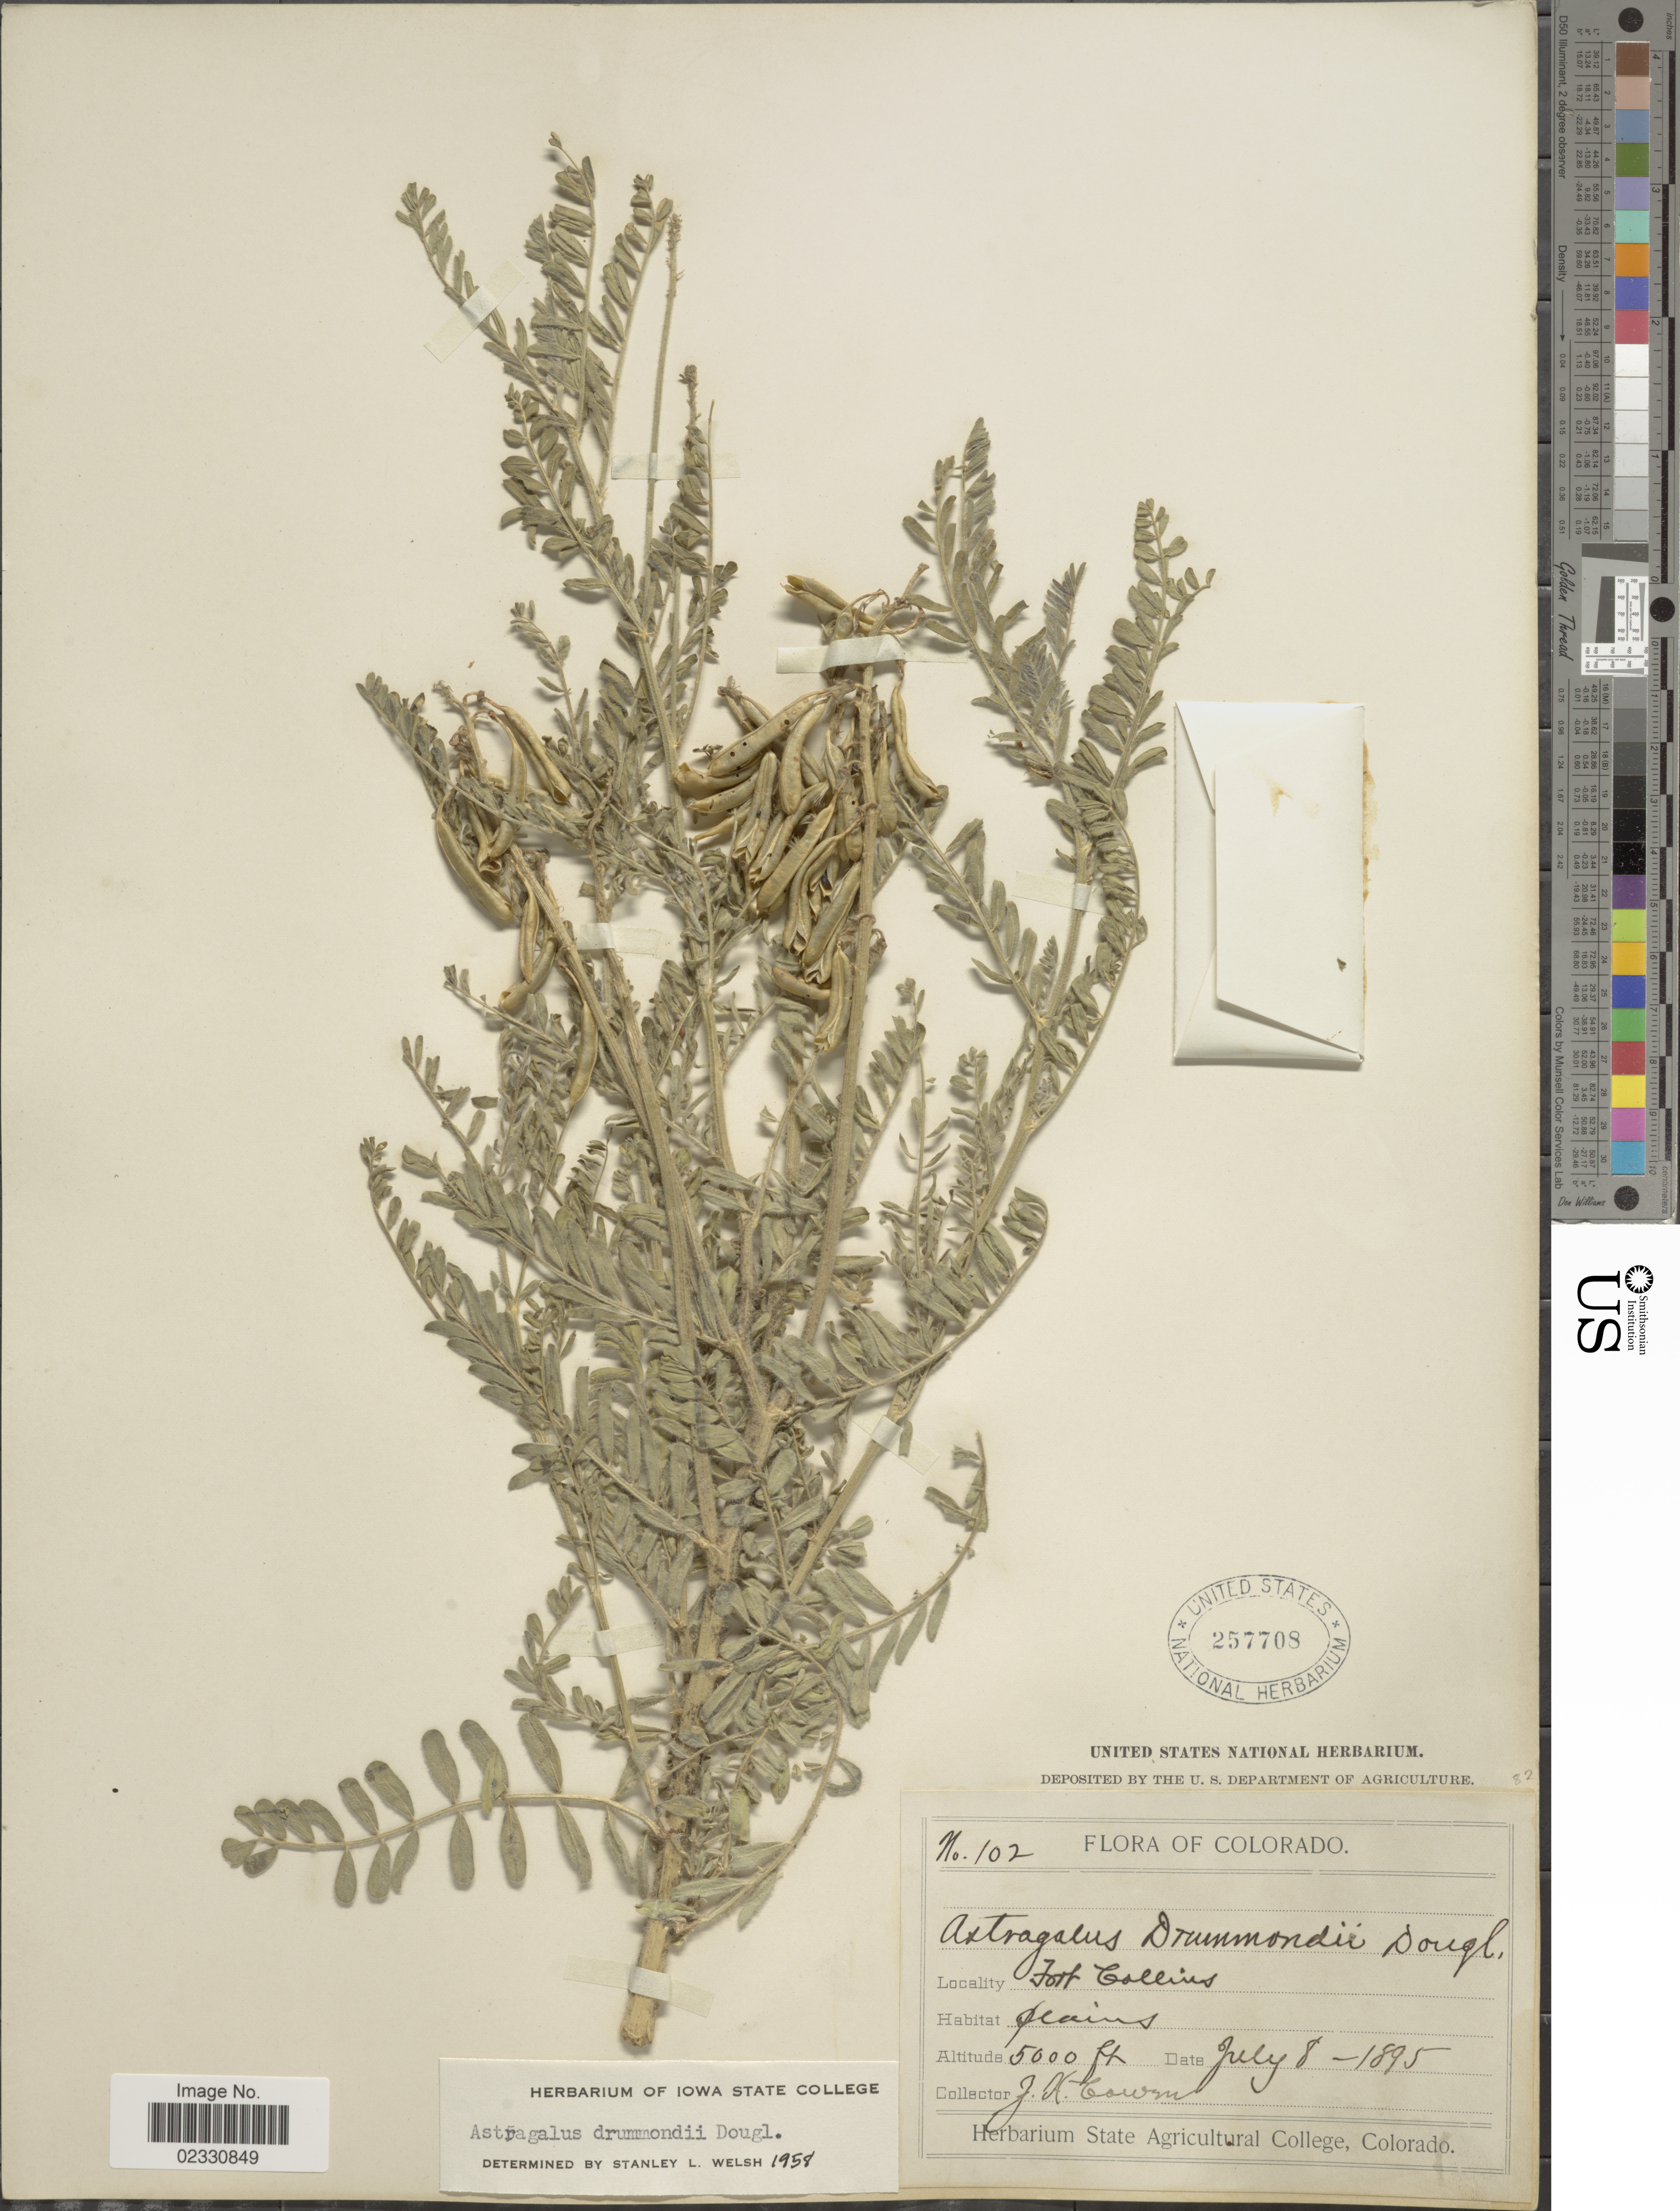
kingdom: Plantae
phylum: Tracheophyta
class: Magnoliopsida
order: Fabales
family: Fabaceae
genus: Astragalus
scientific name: Astragalus drummondii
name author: Hook.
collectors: J. H. Cowen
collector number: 102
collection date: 1895-07-08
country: United States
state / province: Colorado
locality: Fort Collins, plains.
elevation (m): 1524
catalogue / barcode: US 257708